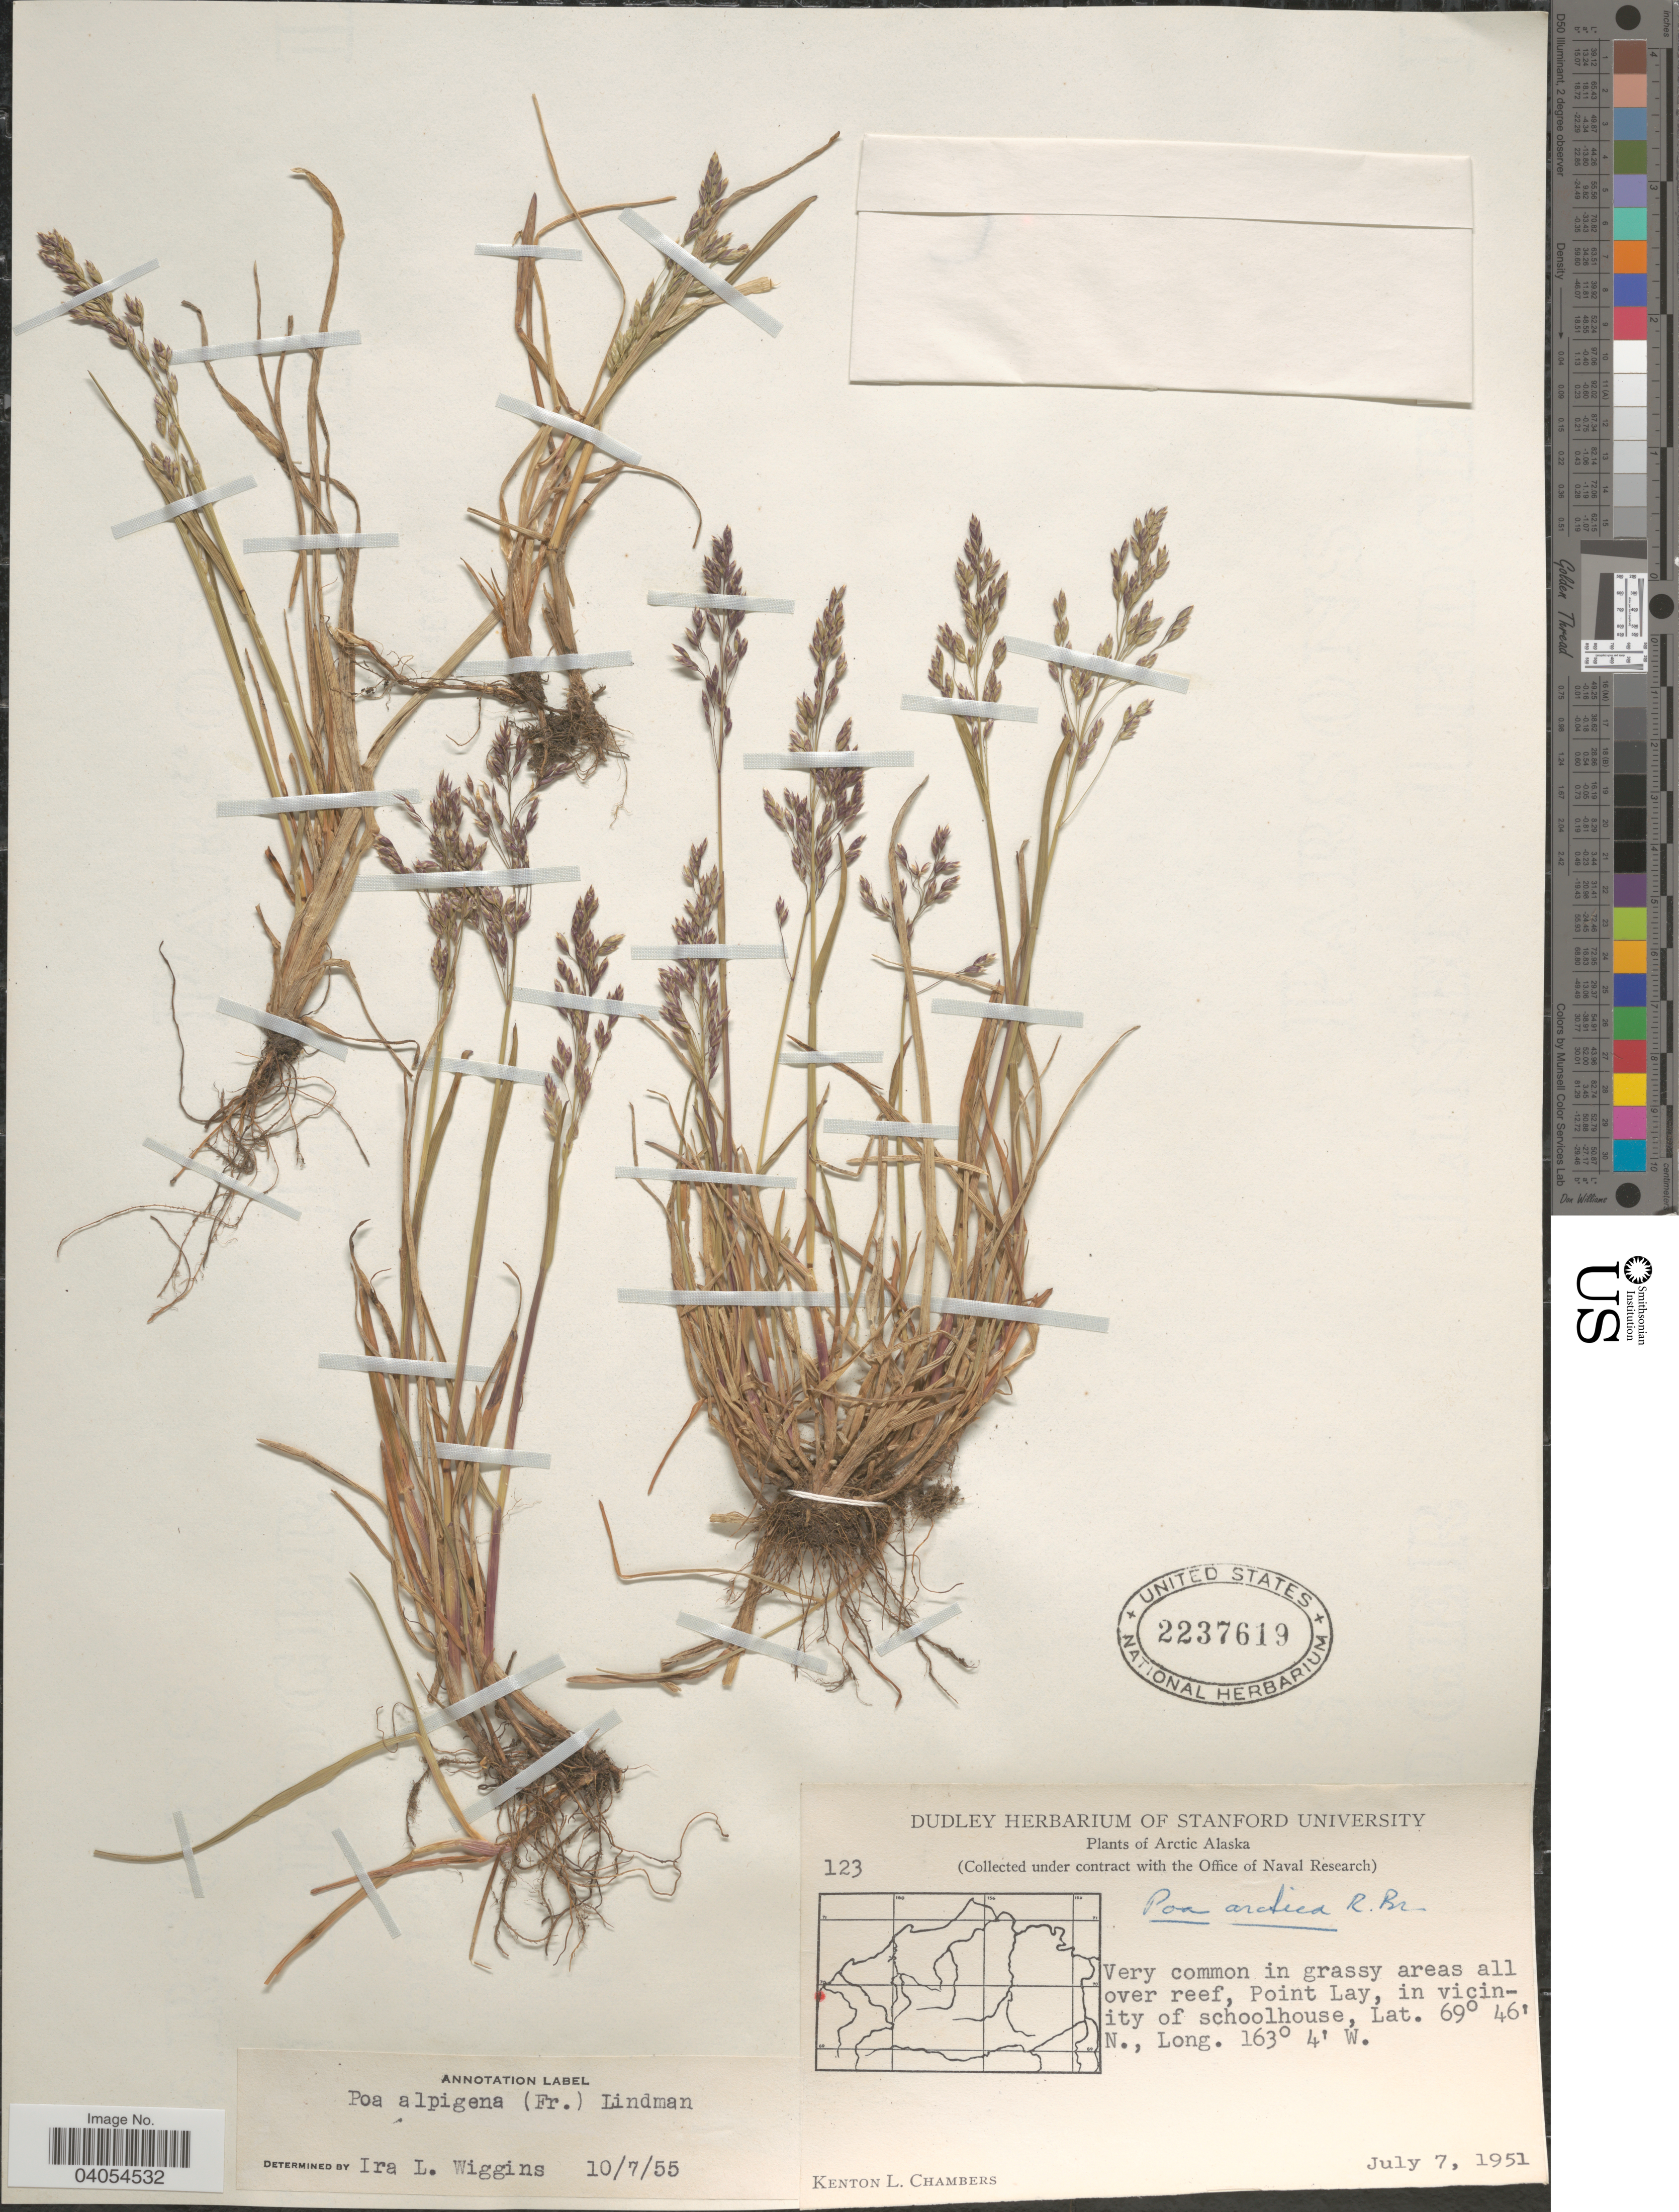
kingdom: Plantae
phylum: Tracheophyta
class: Liliopsida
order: Poales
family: Poaceae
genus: Poa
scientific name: Poa arctica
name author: R. Br.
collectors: K. L. Chambers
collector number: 123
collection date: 1951-07-07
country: United States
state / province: Alaska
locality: Arctic Alaska. Very common in grassy areas all over reef, Point Lay, in vicinity of schoolhouse.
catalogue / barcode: US 2237619